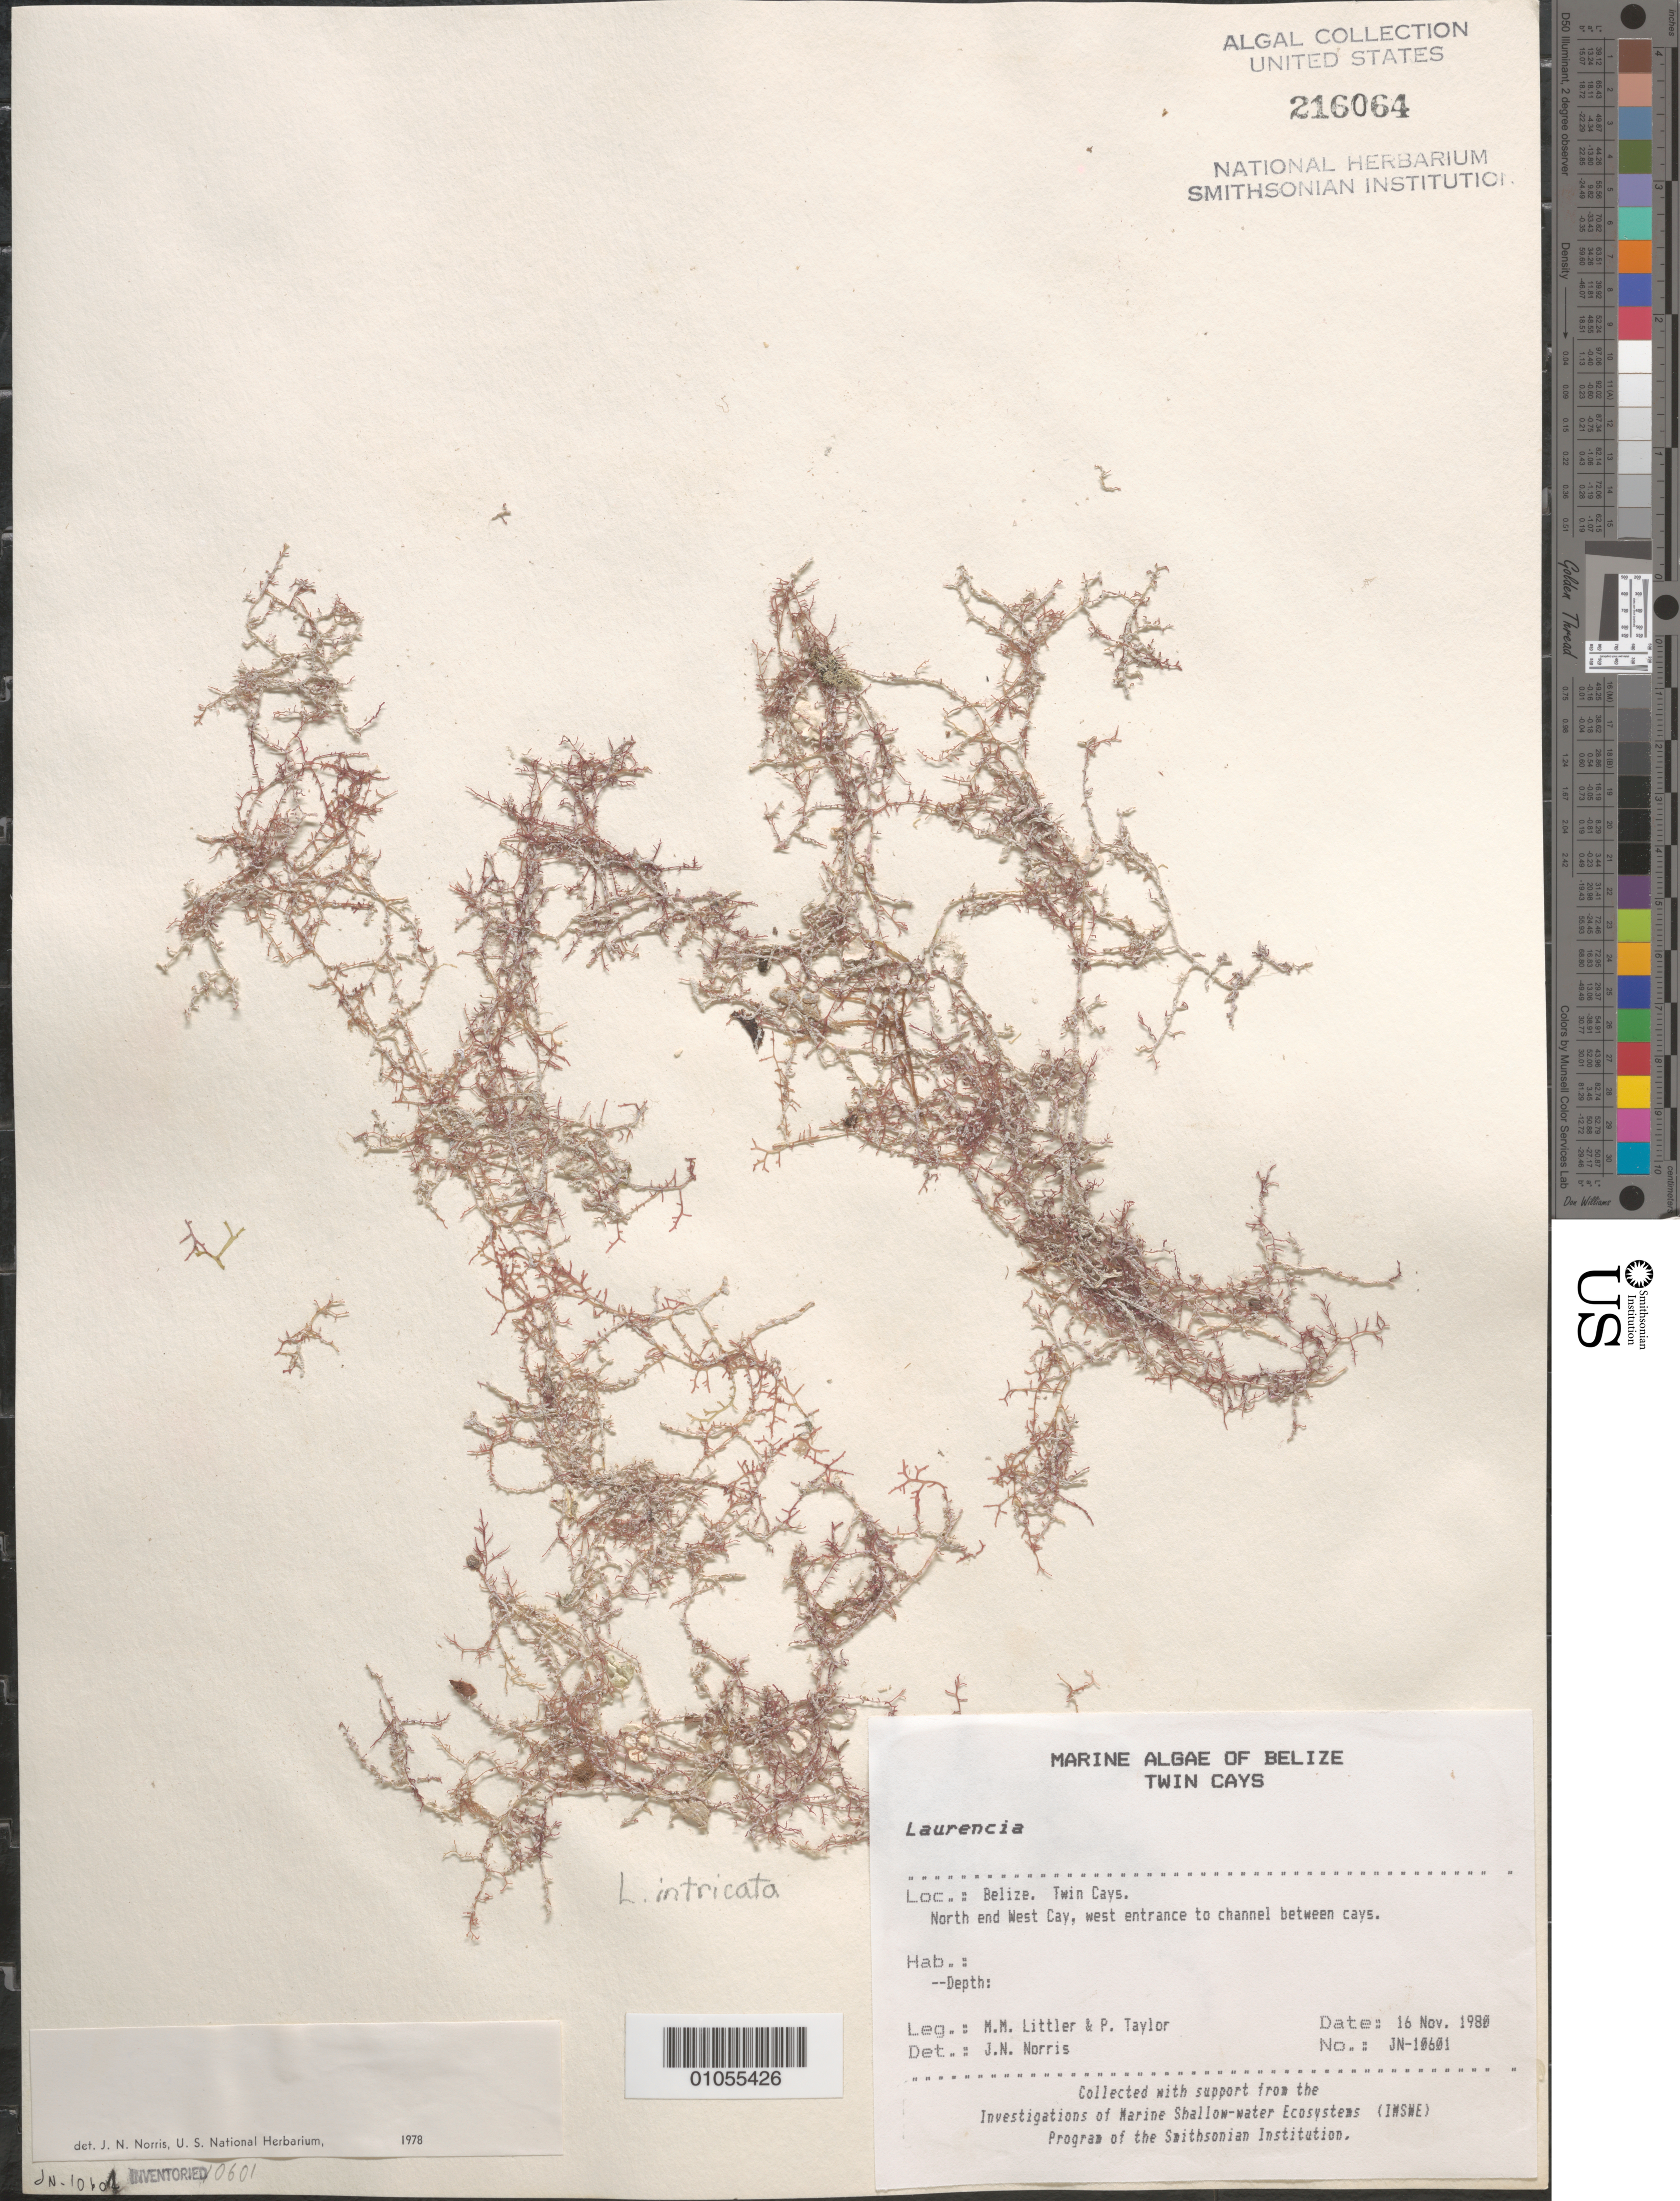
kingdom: Plantae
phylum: Rhodophyta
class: Florideophyceae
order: Ceramiales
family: Rhodomelaceae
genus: Laurencia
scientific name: Laurencia intricata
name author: J.V.Lamouroux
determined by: Norris, James N.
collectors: M. M. Littler & P. R. Taylor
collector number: JN-10601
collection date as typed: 16 Nov 1980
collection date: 1980-11-16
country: Belize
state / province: Stann Creek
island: West Cay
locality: North end of West Cay, west entrance to channel between cays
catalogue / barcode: US 216064